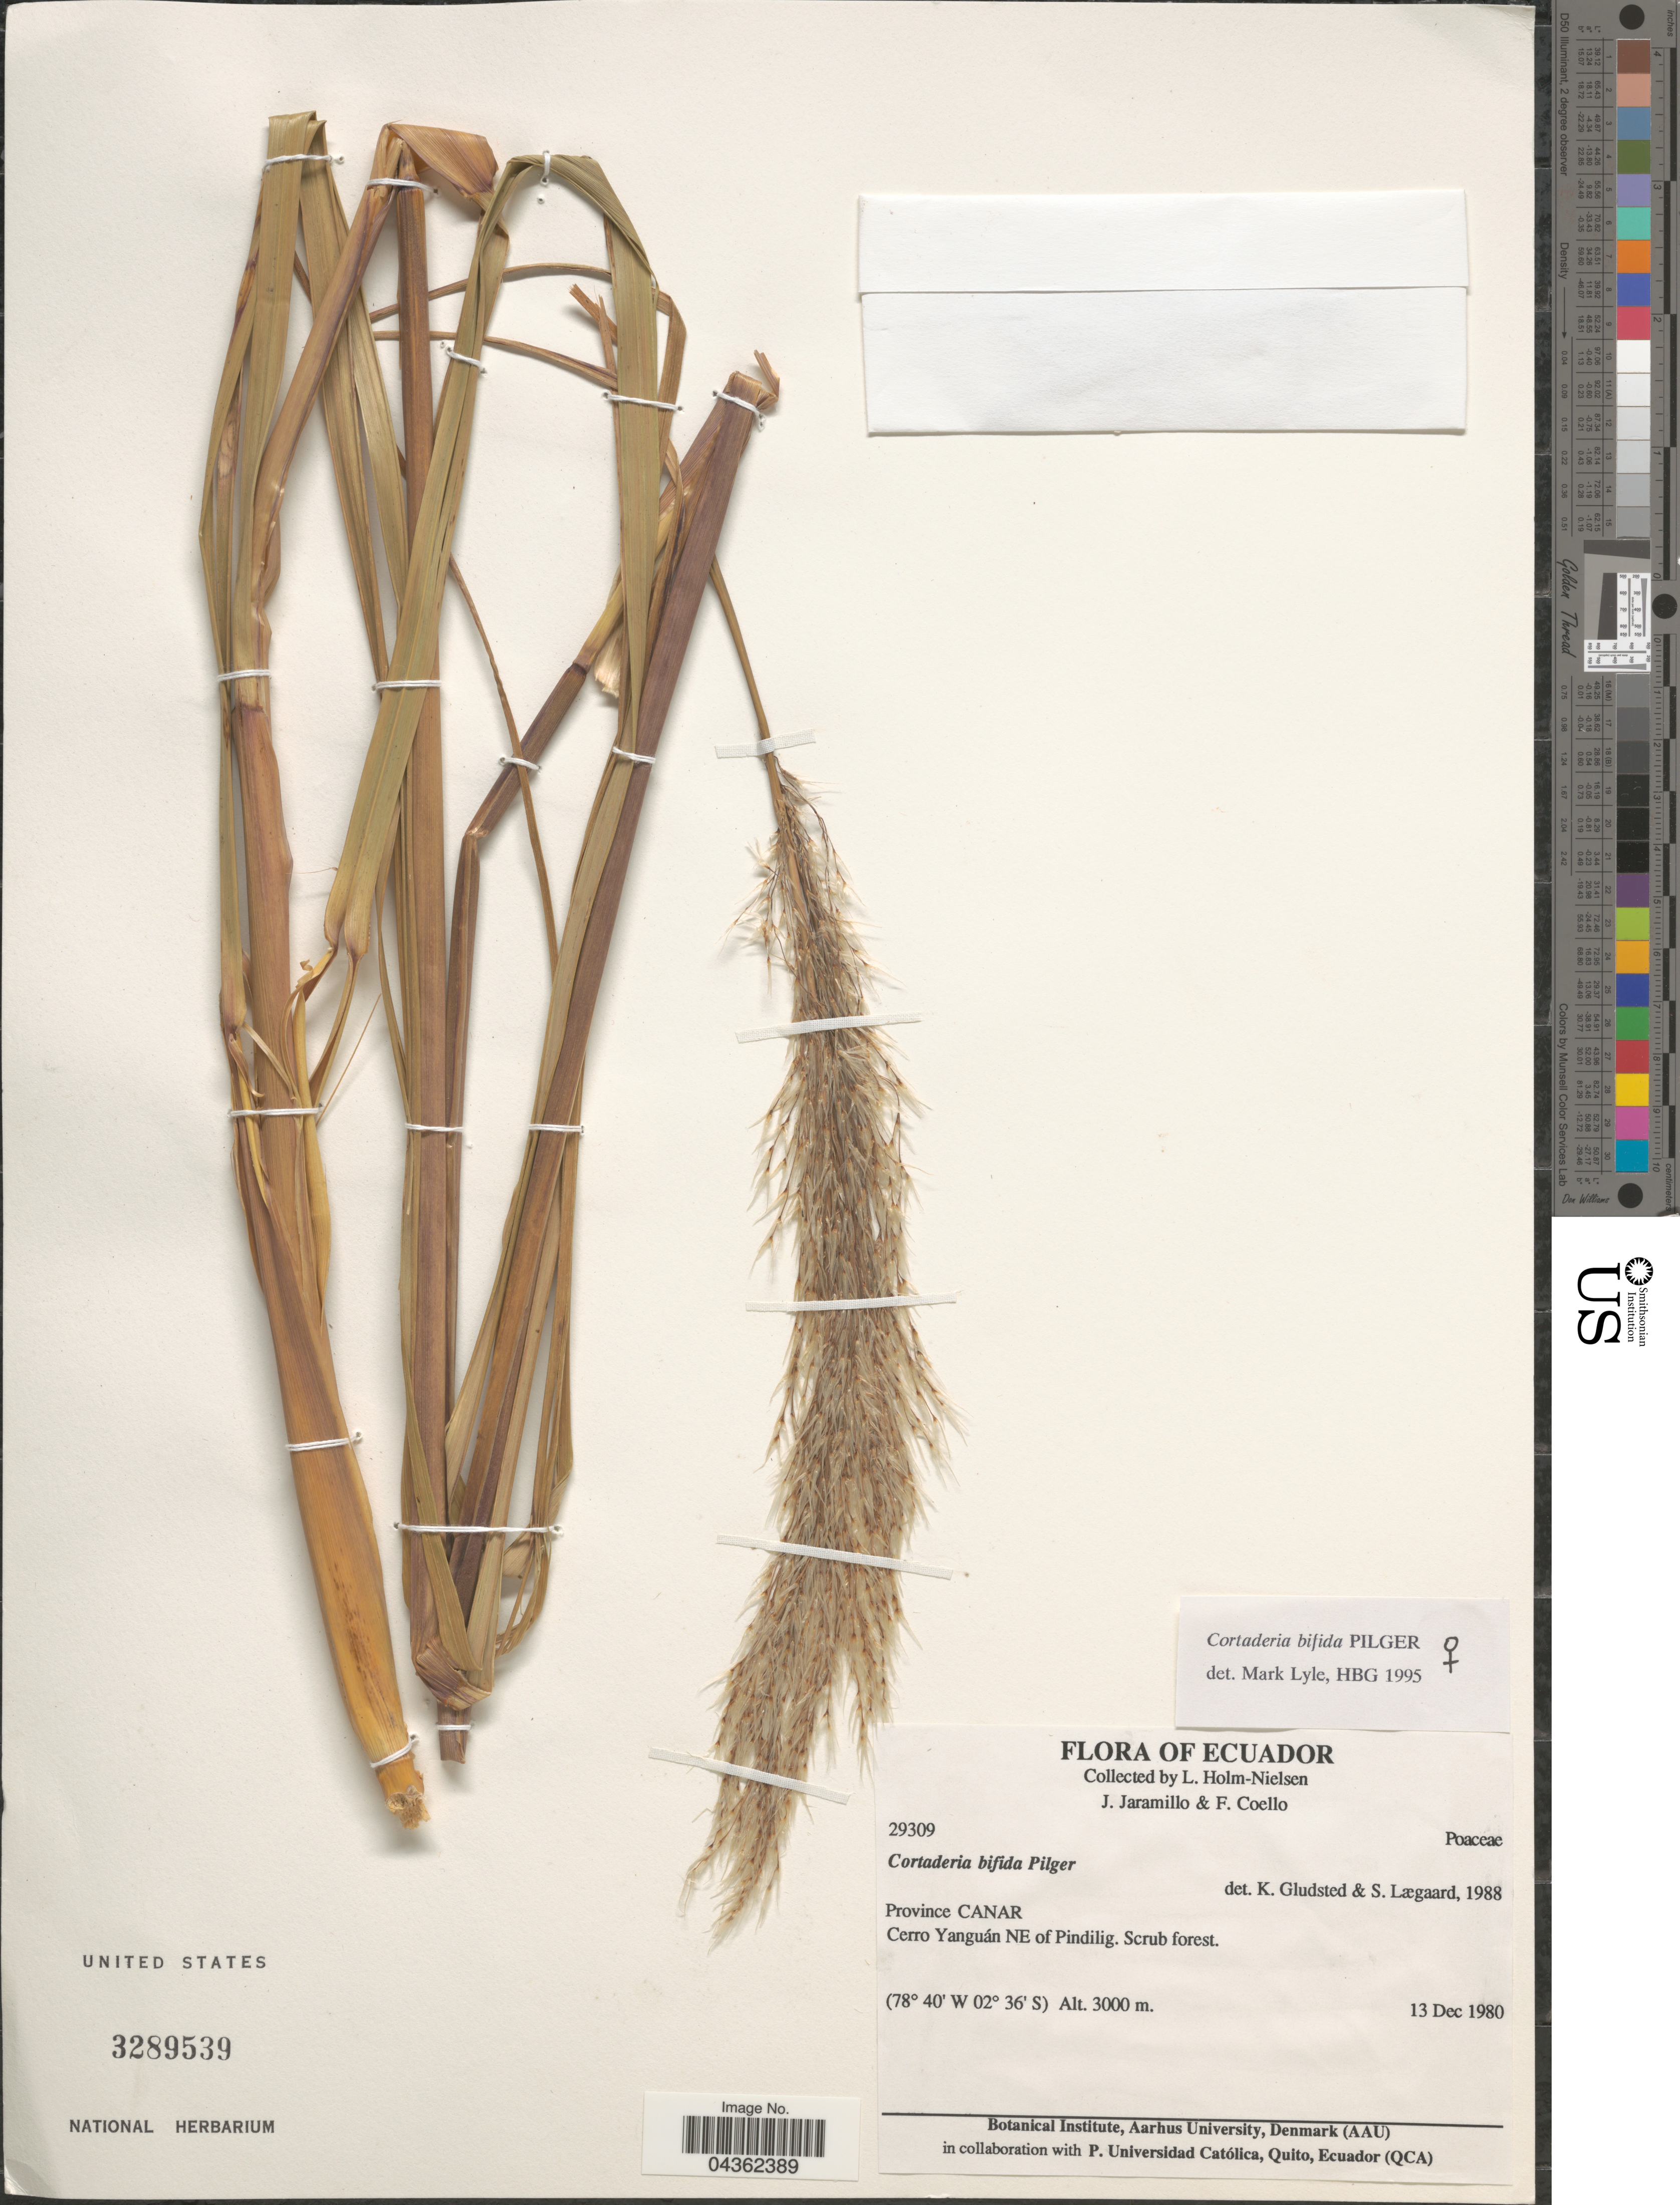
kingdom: Plantae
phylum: Tracheophyta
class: Liliopsida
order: Poales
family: Poaceae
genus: Cortaderia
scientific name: Cortaderia bifida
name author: Pilg.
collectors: L. Holm-Nielsen, J. Jaramillo & F. Coello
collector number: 29309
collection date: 1980-12-13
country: Ecuador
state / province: Cañar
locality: Cerro Yanguán NE of Pindilig.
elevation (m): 3000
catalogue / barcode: US 3289539